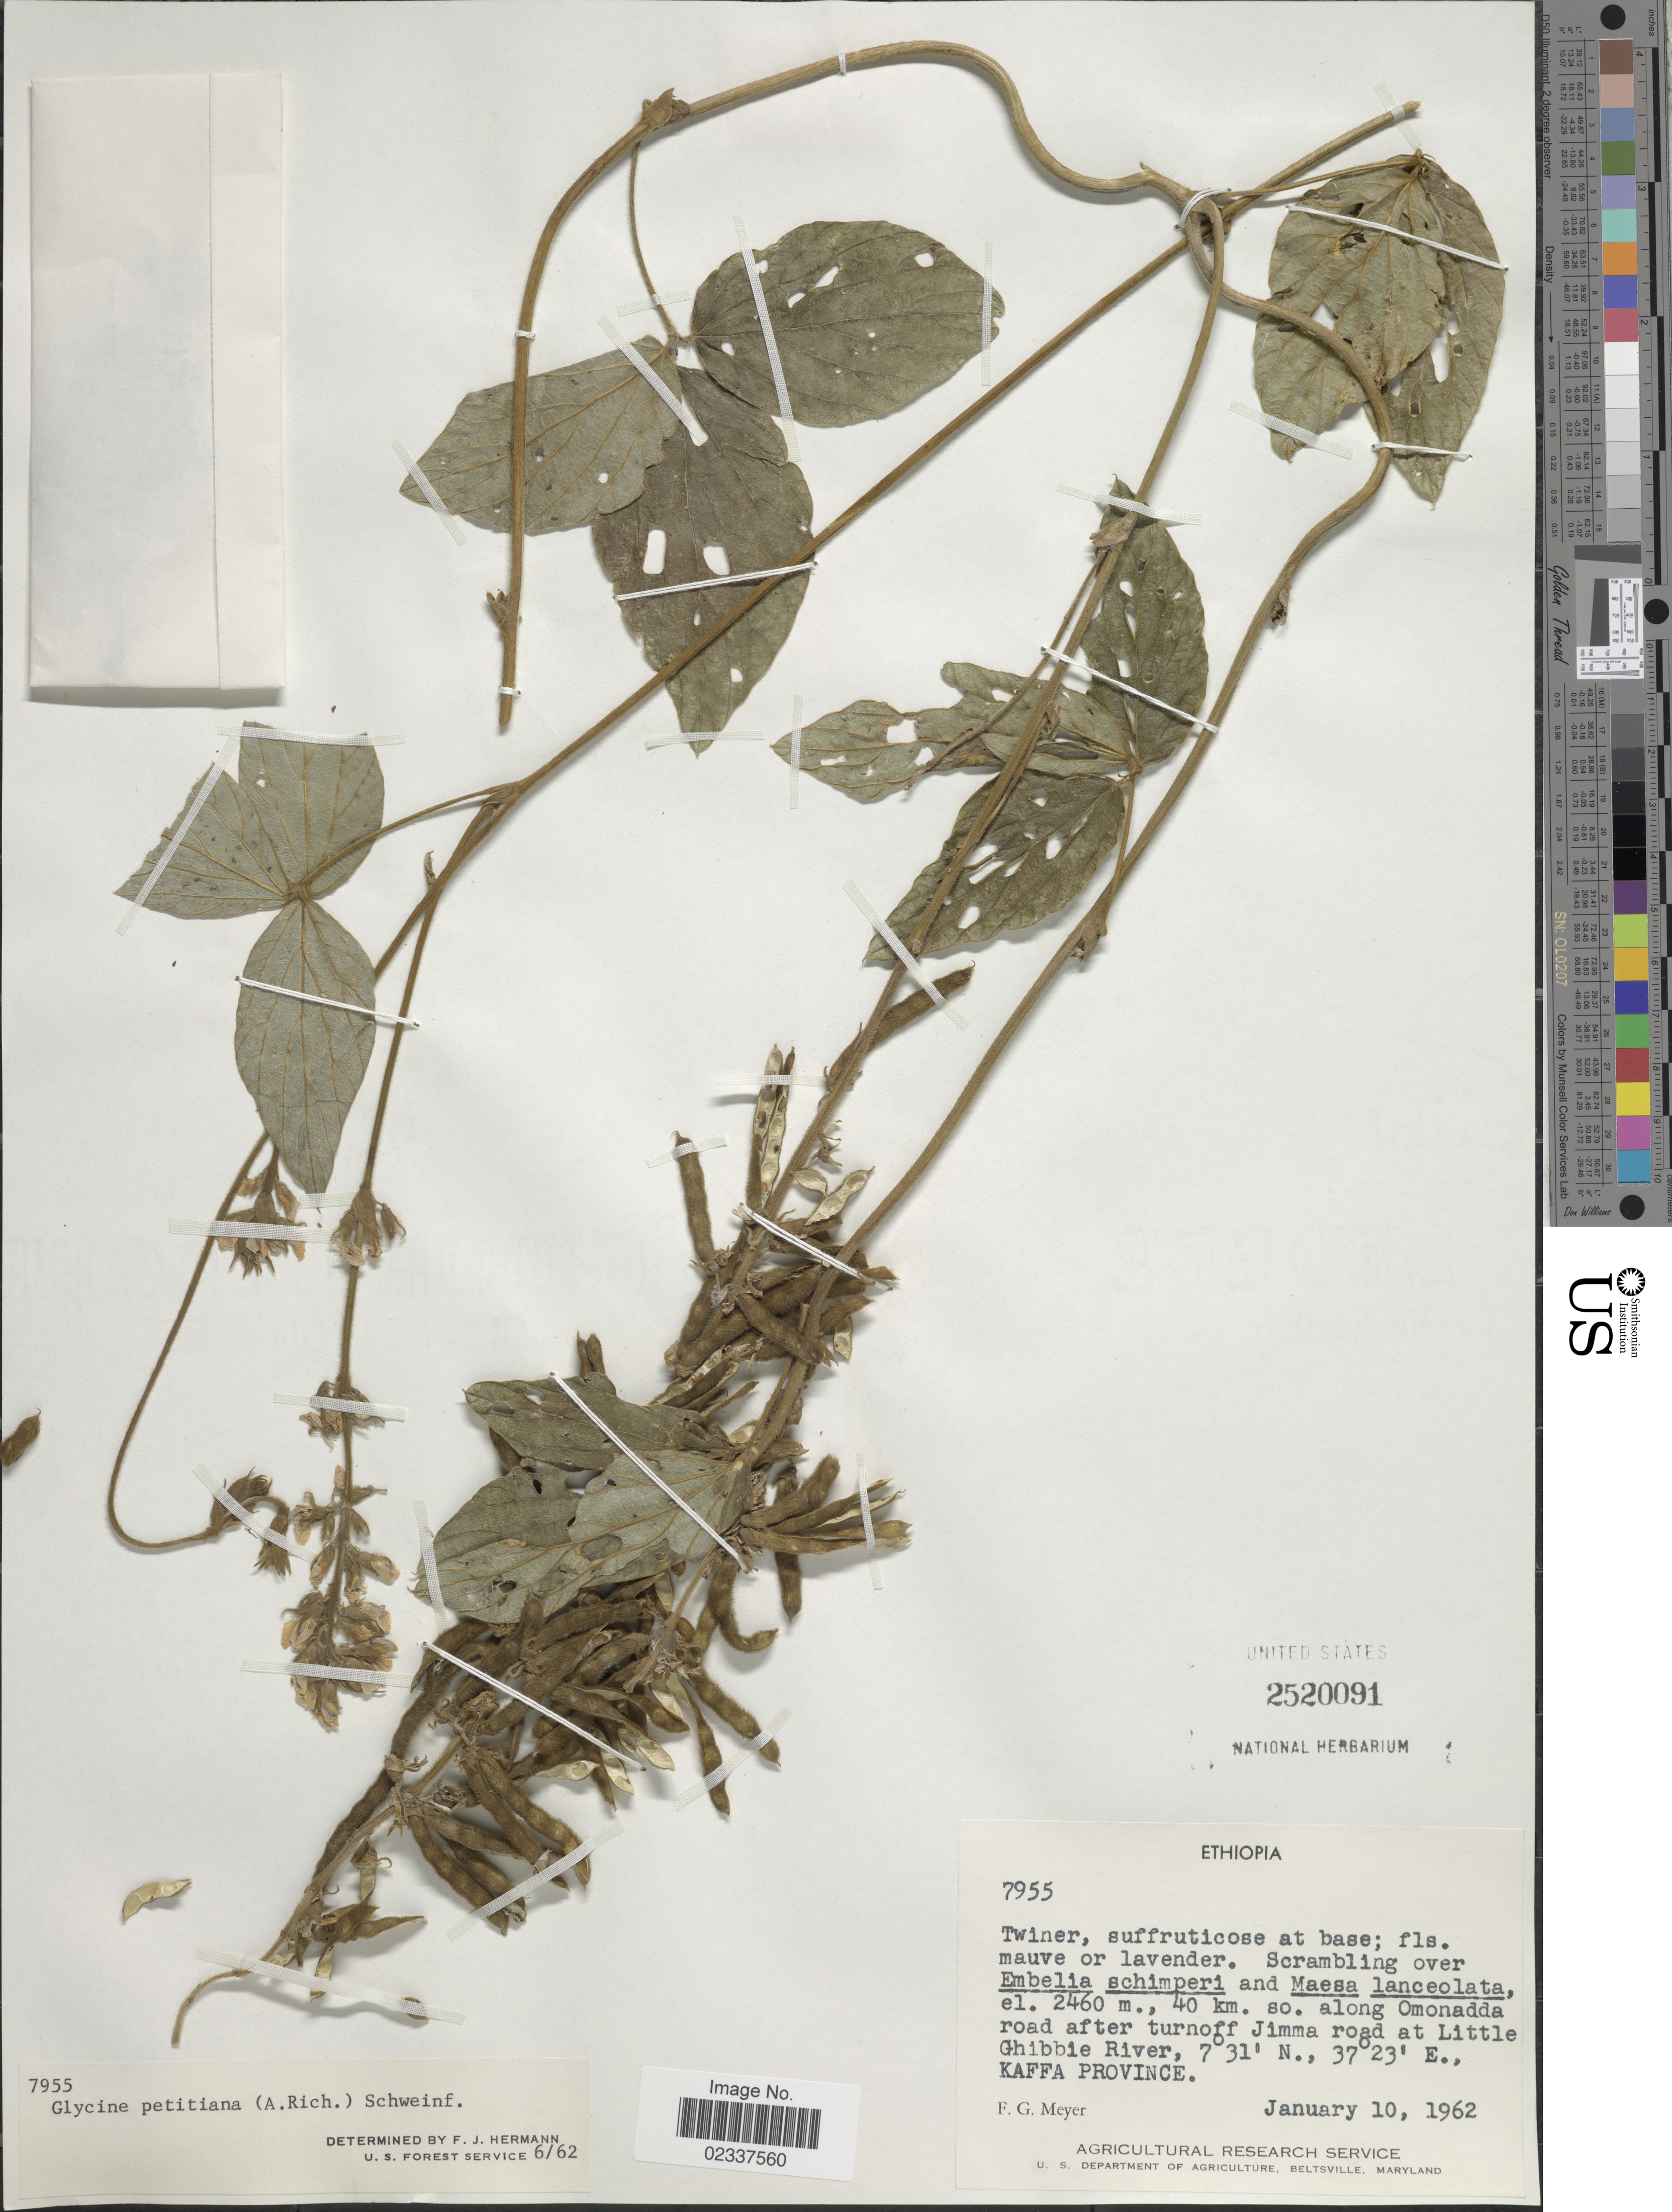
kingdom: Plantae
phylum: Tracheophyta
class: Magnoliopsida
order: Fabales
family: Fabaceae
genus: Glycine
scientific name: Glycine petitiana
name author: (A. Rich.) Schweinf.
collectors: F. G. Meyer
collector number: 7955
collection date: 1962-01-10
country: Ethiopia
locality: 40 km. so. along Omonadda road after turnoff Jimma road at Little Ghibbie River, Kaffa Province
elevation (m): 2460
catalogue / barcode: US 2520091